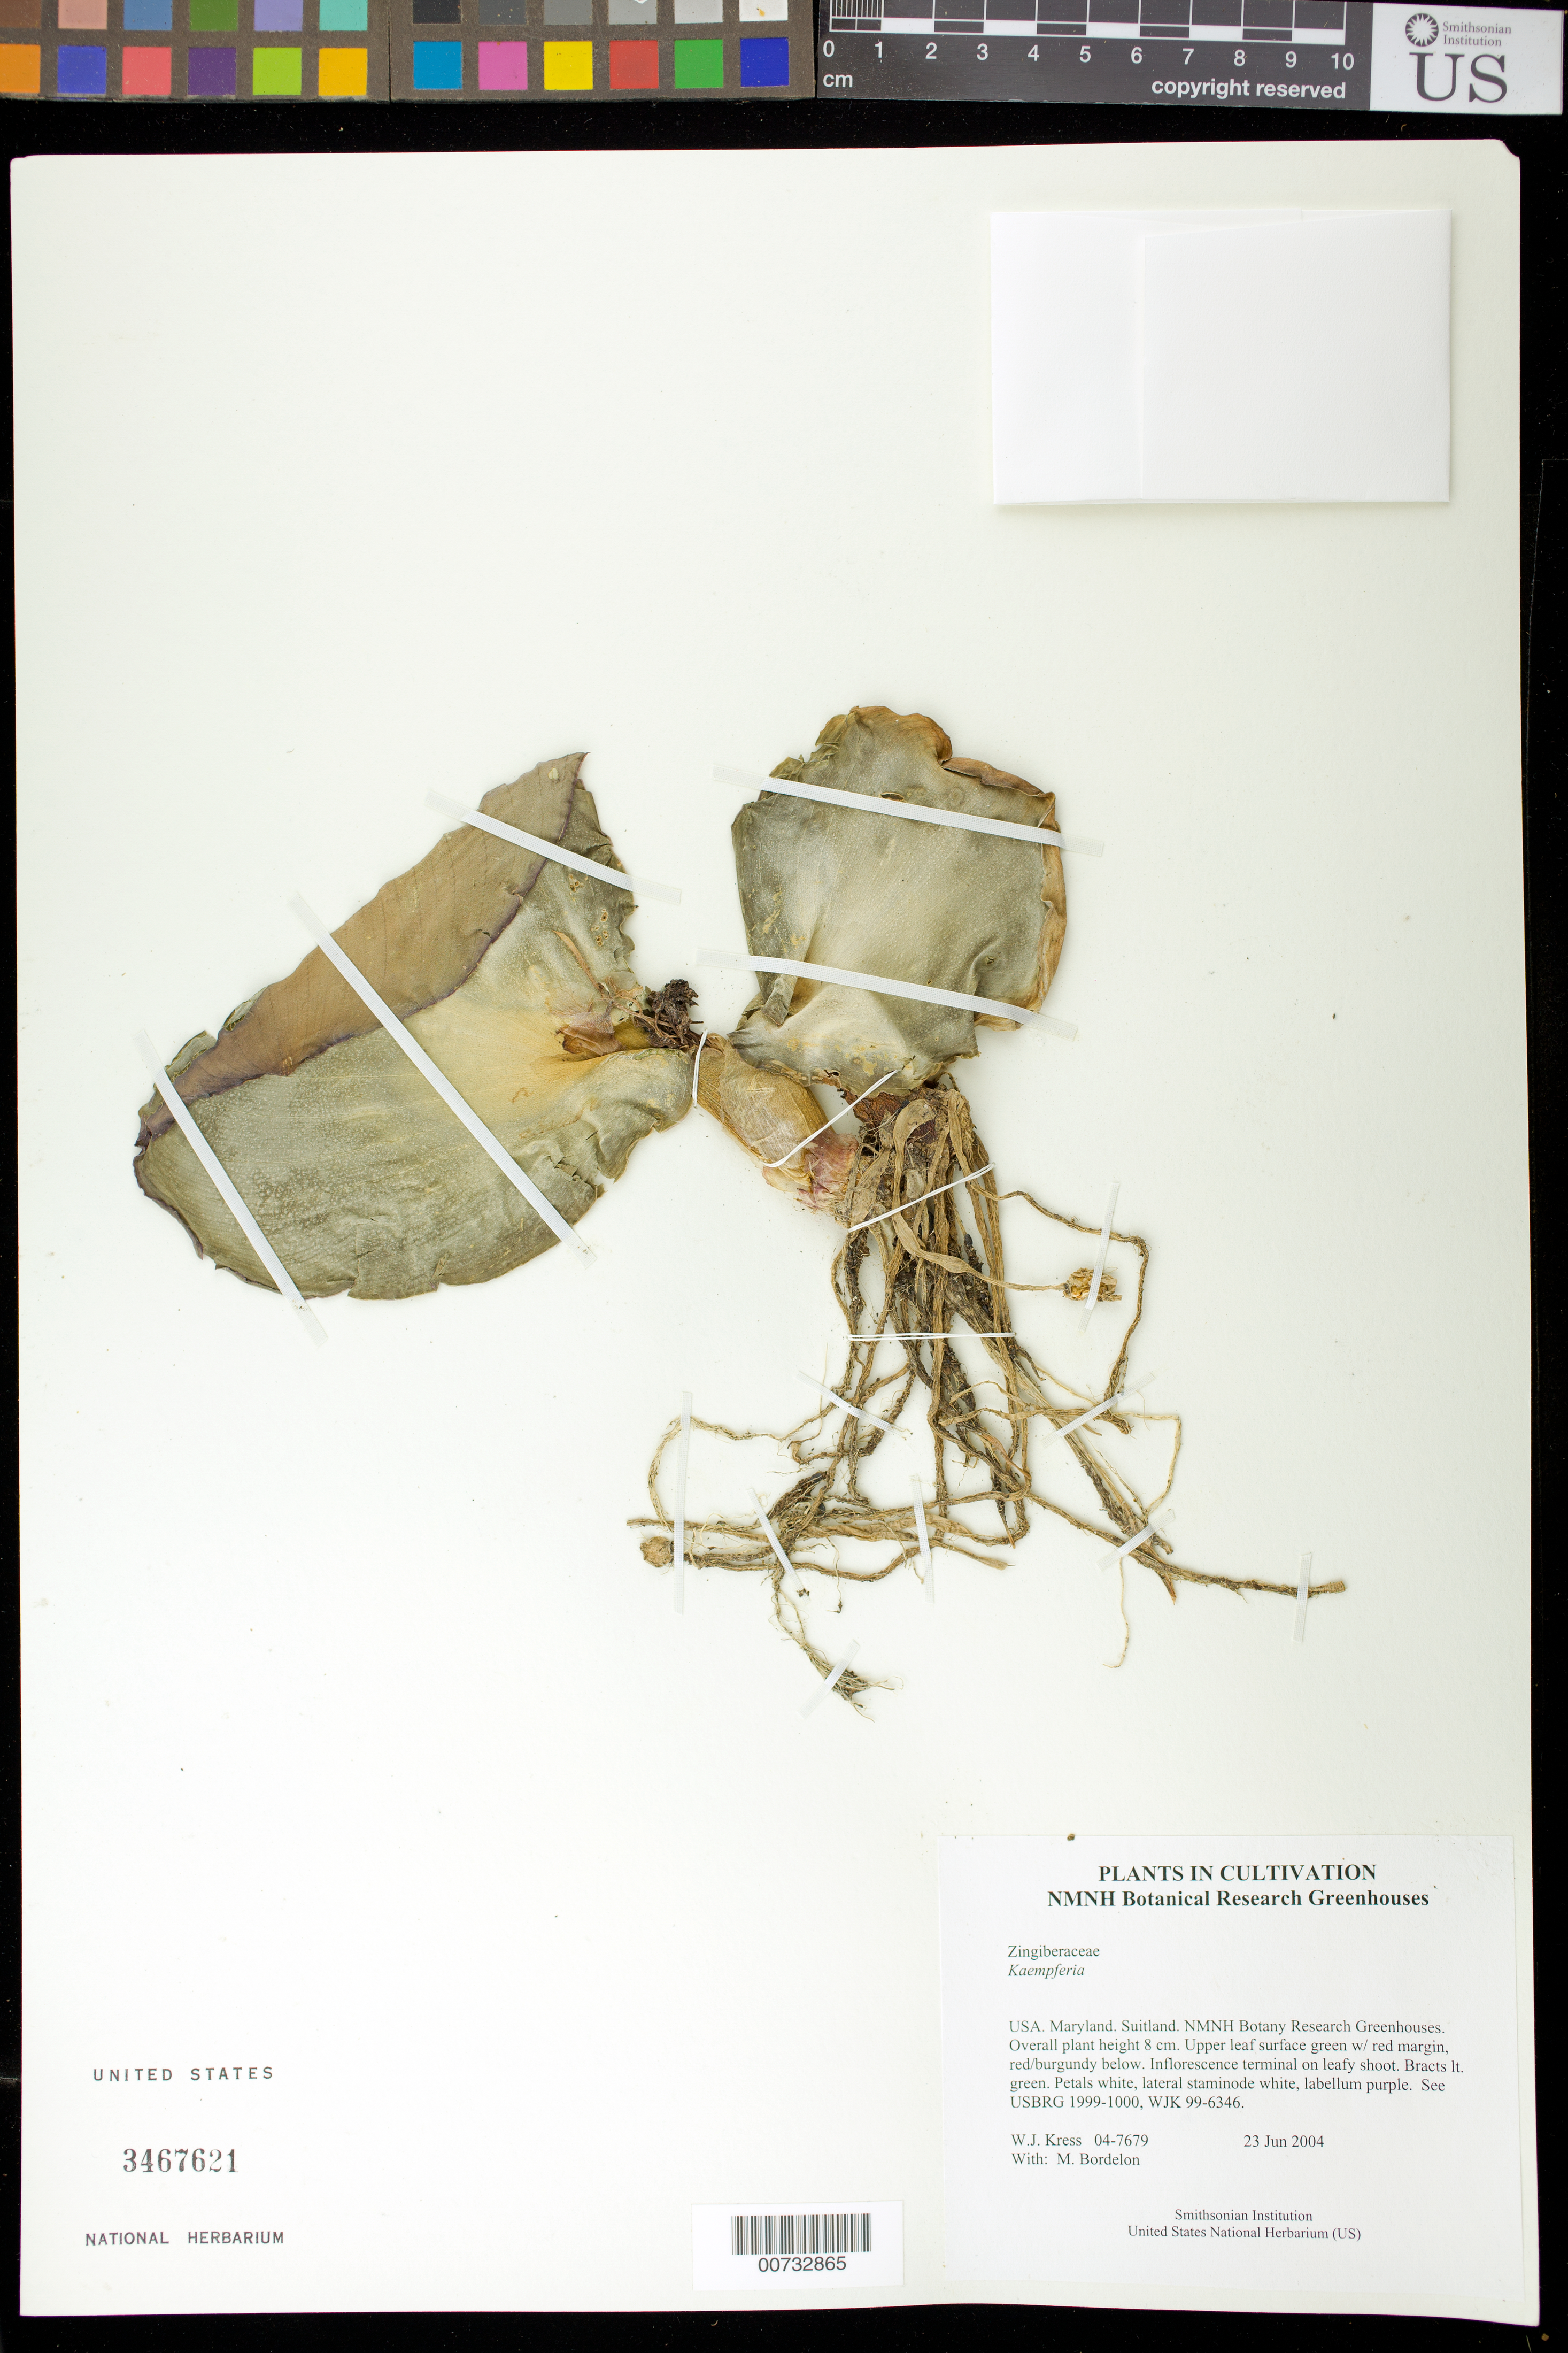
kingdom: Plantae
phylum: Tracheophyta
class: Liliopsida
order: Zingiberales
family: Zingiberaceae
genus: Kaempferia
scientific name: Kaempferia sp.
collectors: W. J. Kress & M. Bordelon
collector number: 04-7679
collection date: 2004-06-23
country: United States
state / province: Maryland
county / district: Prince George's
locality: NMNH Botany Research Greenhouses. Suitland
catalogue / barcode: US 3467621